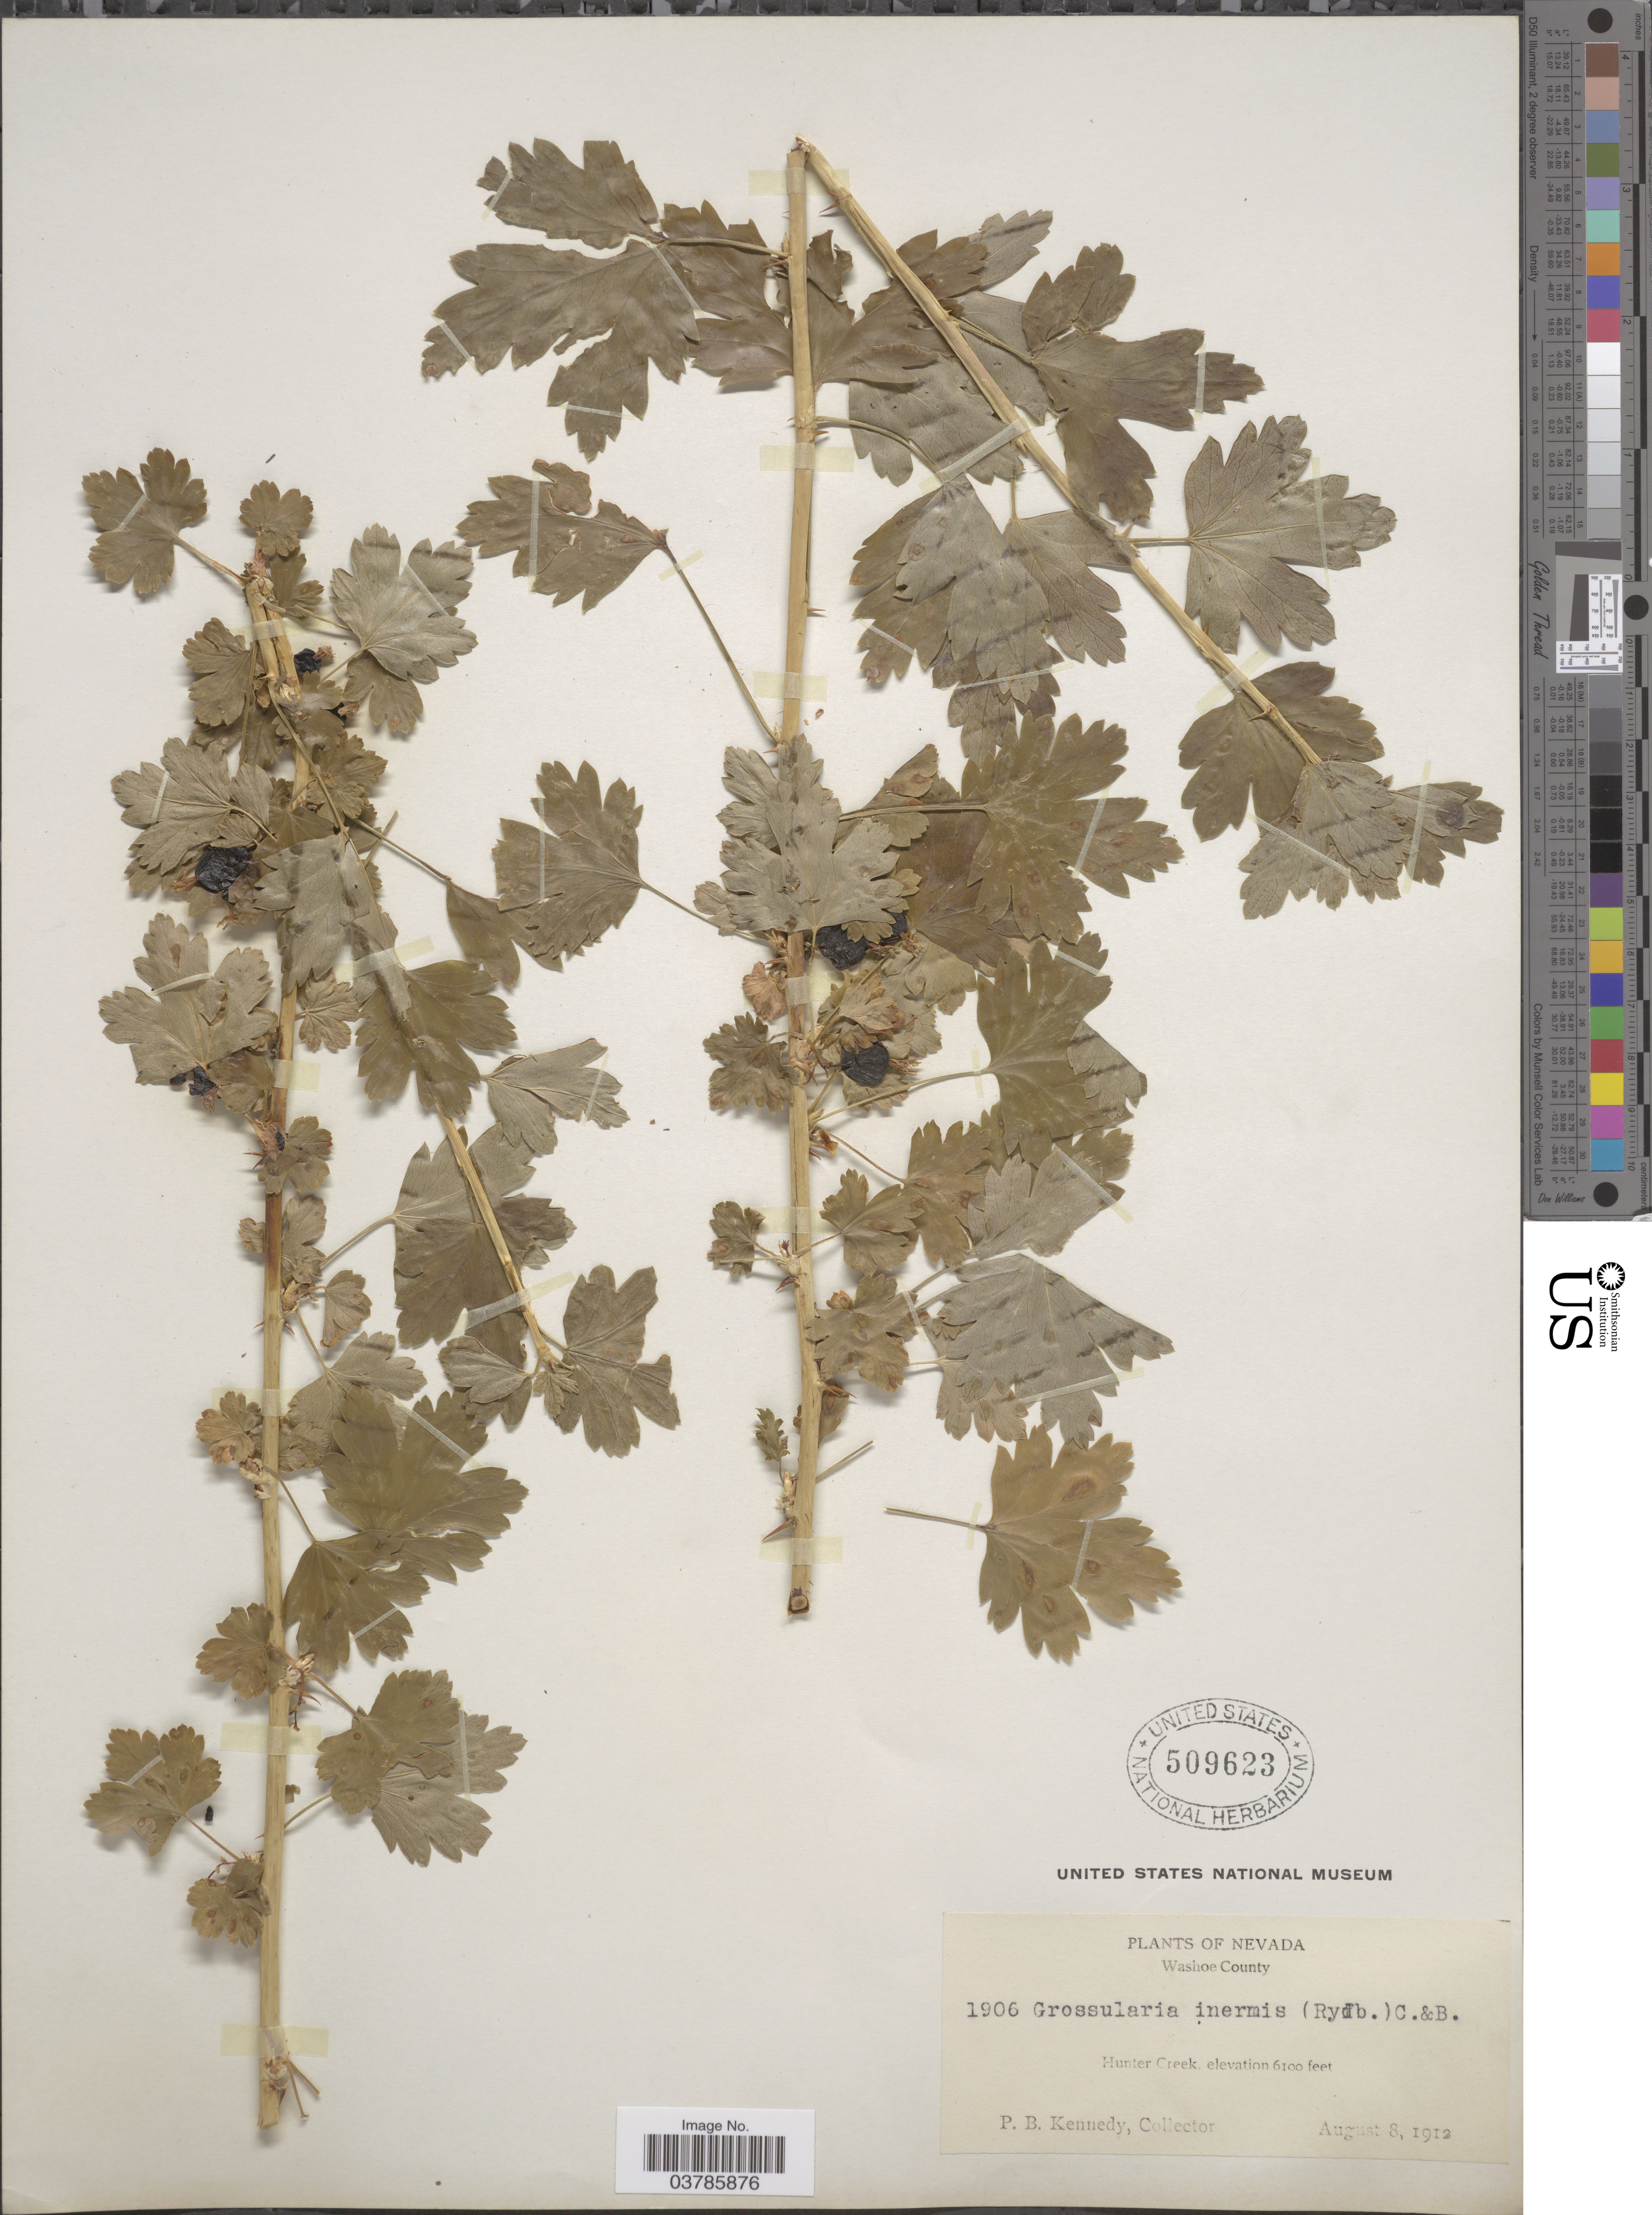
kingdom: Plantae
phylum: Tracheophyta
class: Magnoliopsida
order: Saxifragales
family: Grossulariaceae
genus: Ribes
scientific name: Ribes inerme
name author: Rydb.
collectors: P. B. Kennedy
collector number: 1906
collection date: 1912-08-08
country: United States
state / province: Nevada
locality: Washoe County. Hunter Creek.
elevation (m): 1859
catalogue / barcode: US 509623